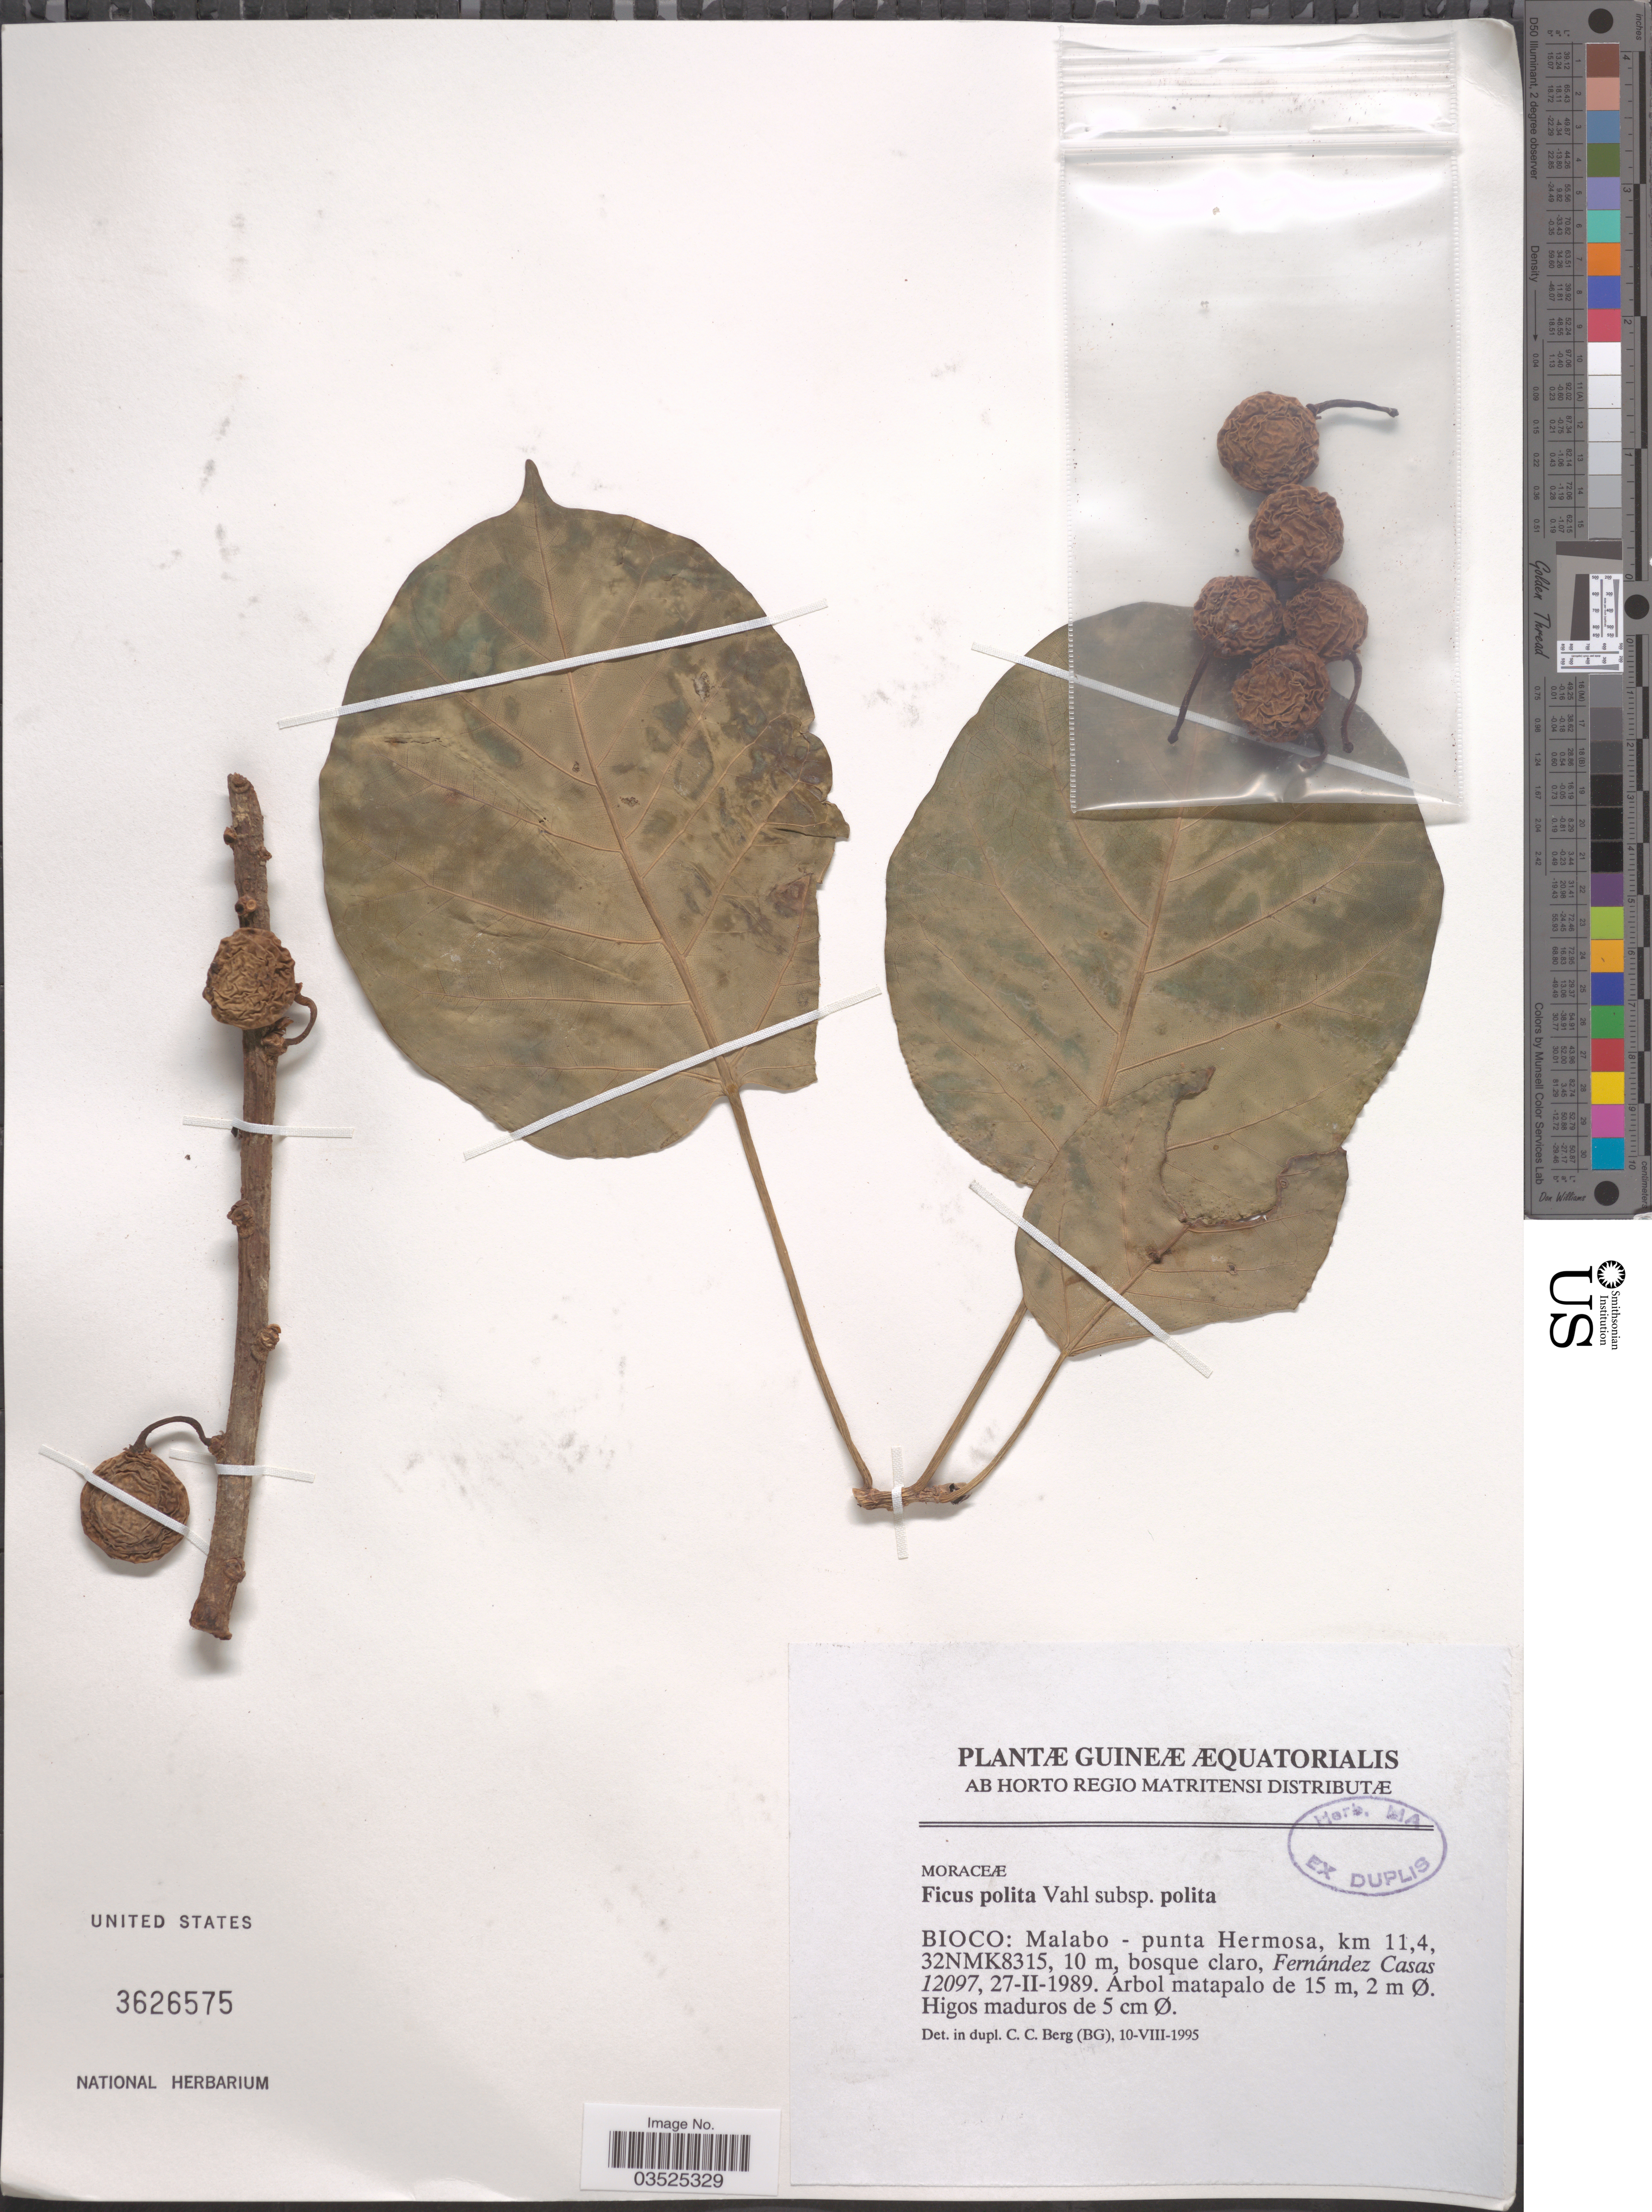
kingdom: Plantae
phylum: Tracheophyta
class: Magnoliopsida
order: Rosales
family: Moraceae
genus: Ficus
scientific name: Ficus polita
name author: Vahl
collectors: F. Casas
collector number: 12097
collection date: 1989-02-27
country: Equatorial Guinea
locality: Bioco: Malabo - punta Hermosa, km 11.4, 32NMK8315.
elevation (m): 10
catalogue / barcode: US 3626575